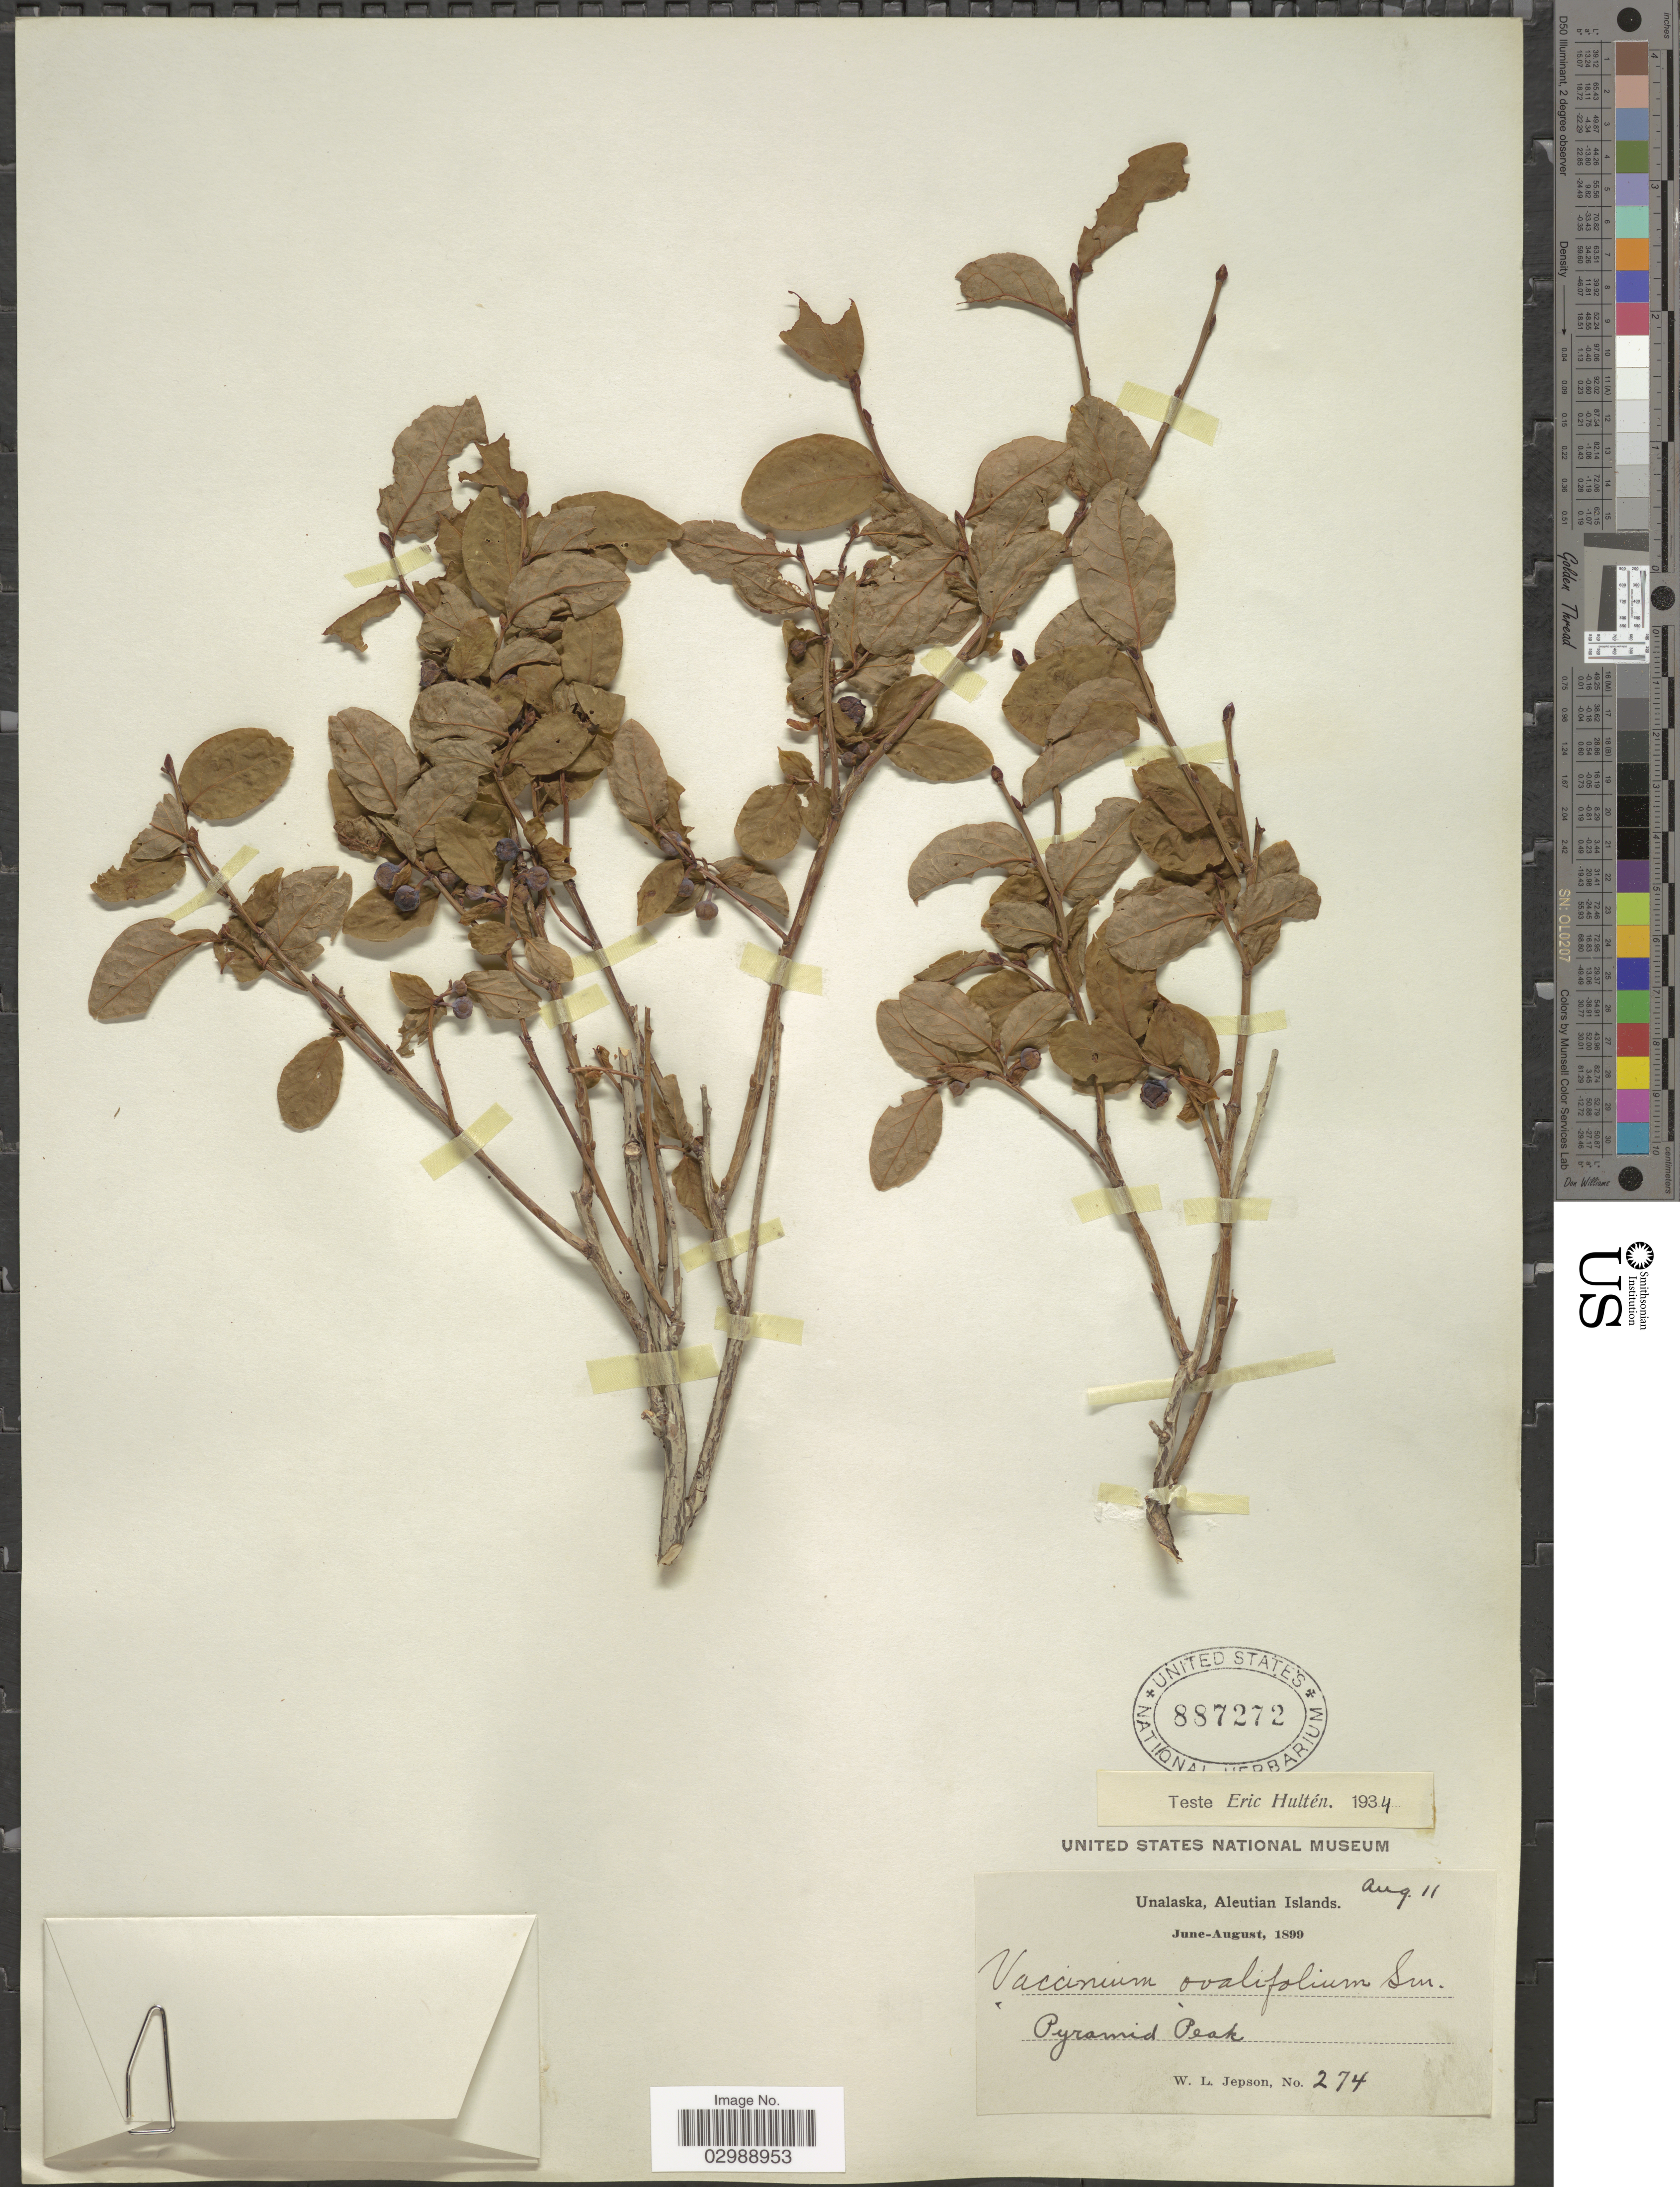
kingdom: Plantae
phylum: Tracheophyta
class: Magnoliopsida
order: Ericales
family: Ericaceae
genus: Vaccinium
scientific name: Vaccinium ovalifolium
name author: Sm.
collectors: W. L. Jepson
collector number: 274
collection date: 1899-08-11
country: United States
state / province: Alaska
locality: Unalaska, Aleutian Islands. Pyramid Peak.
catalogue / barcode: US 887272